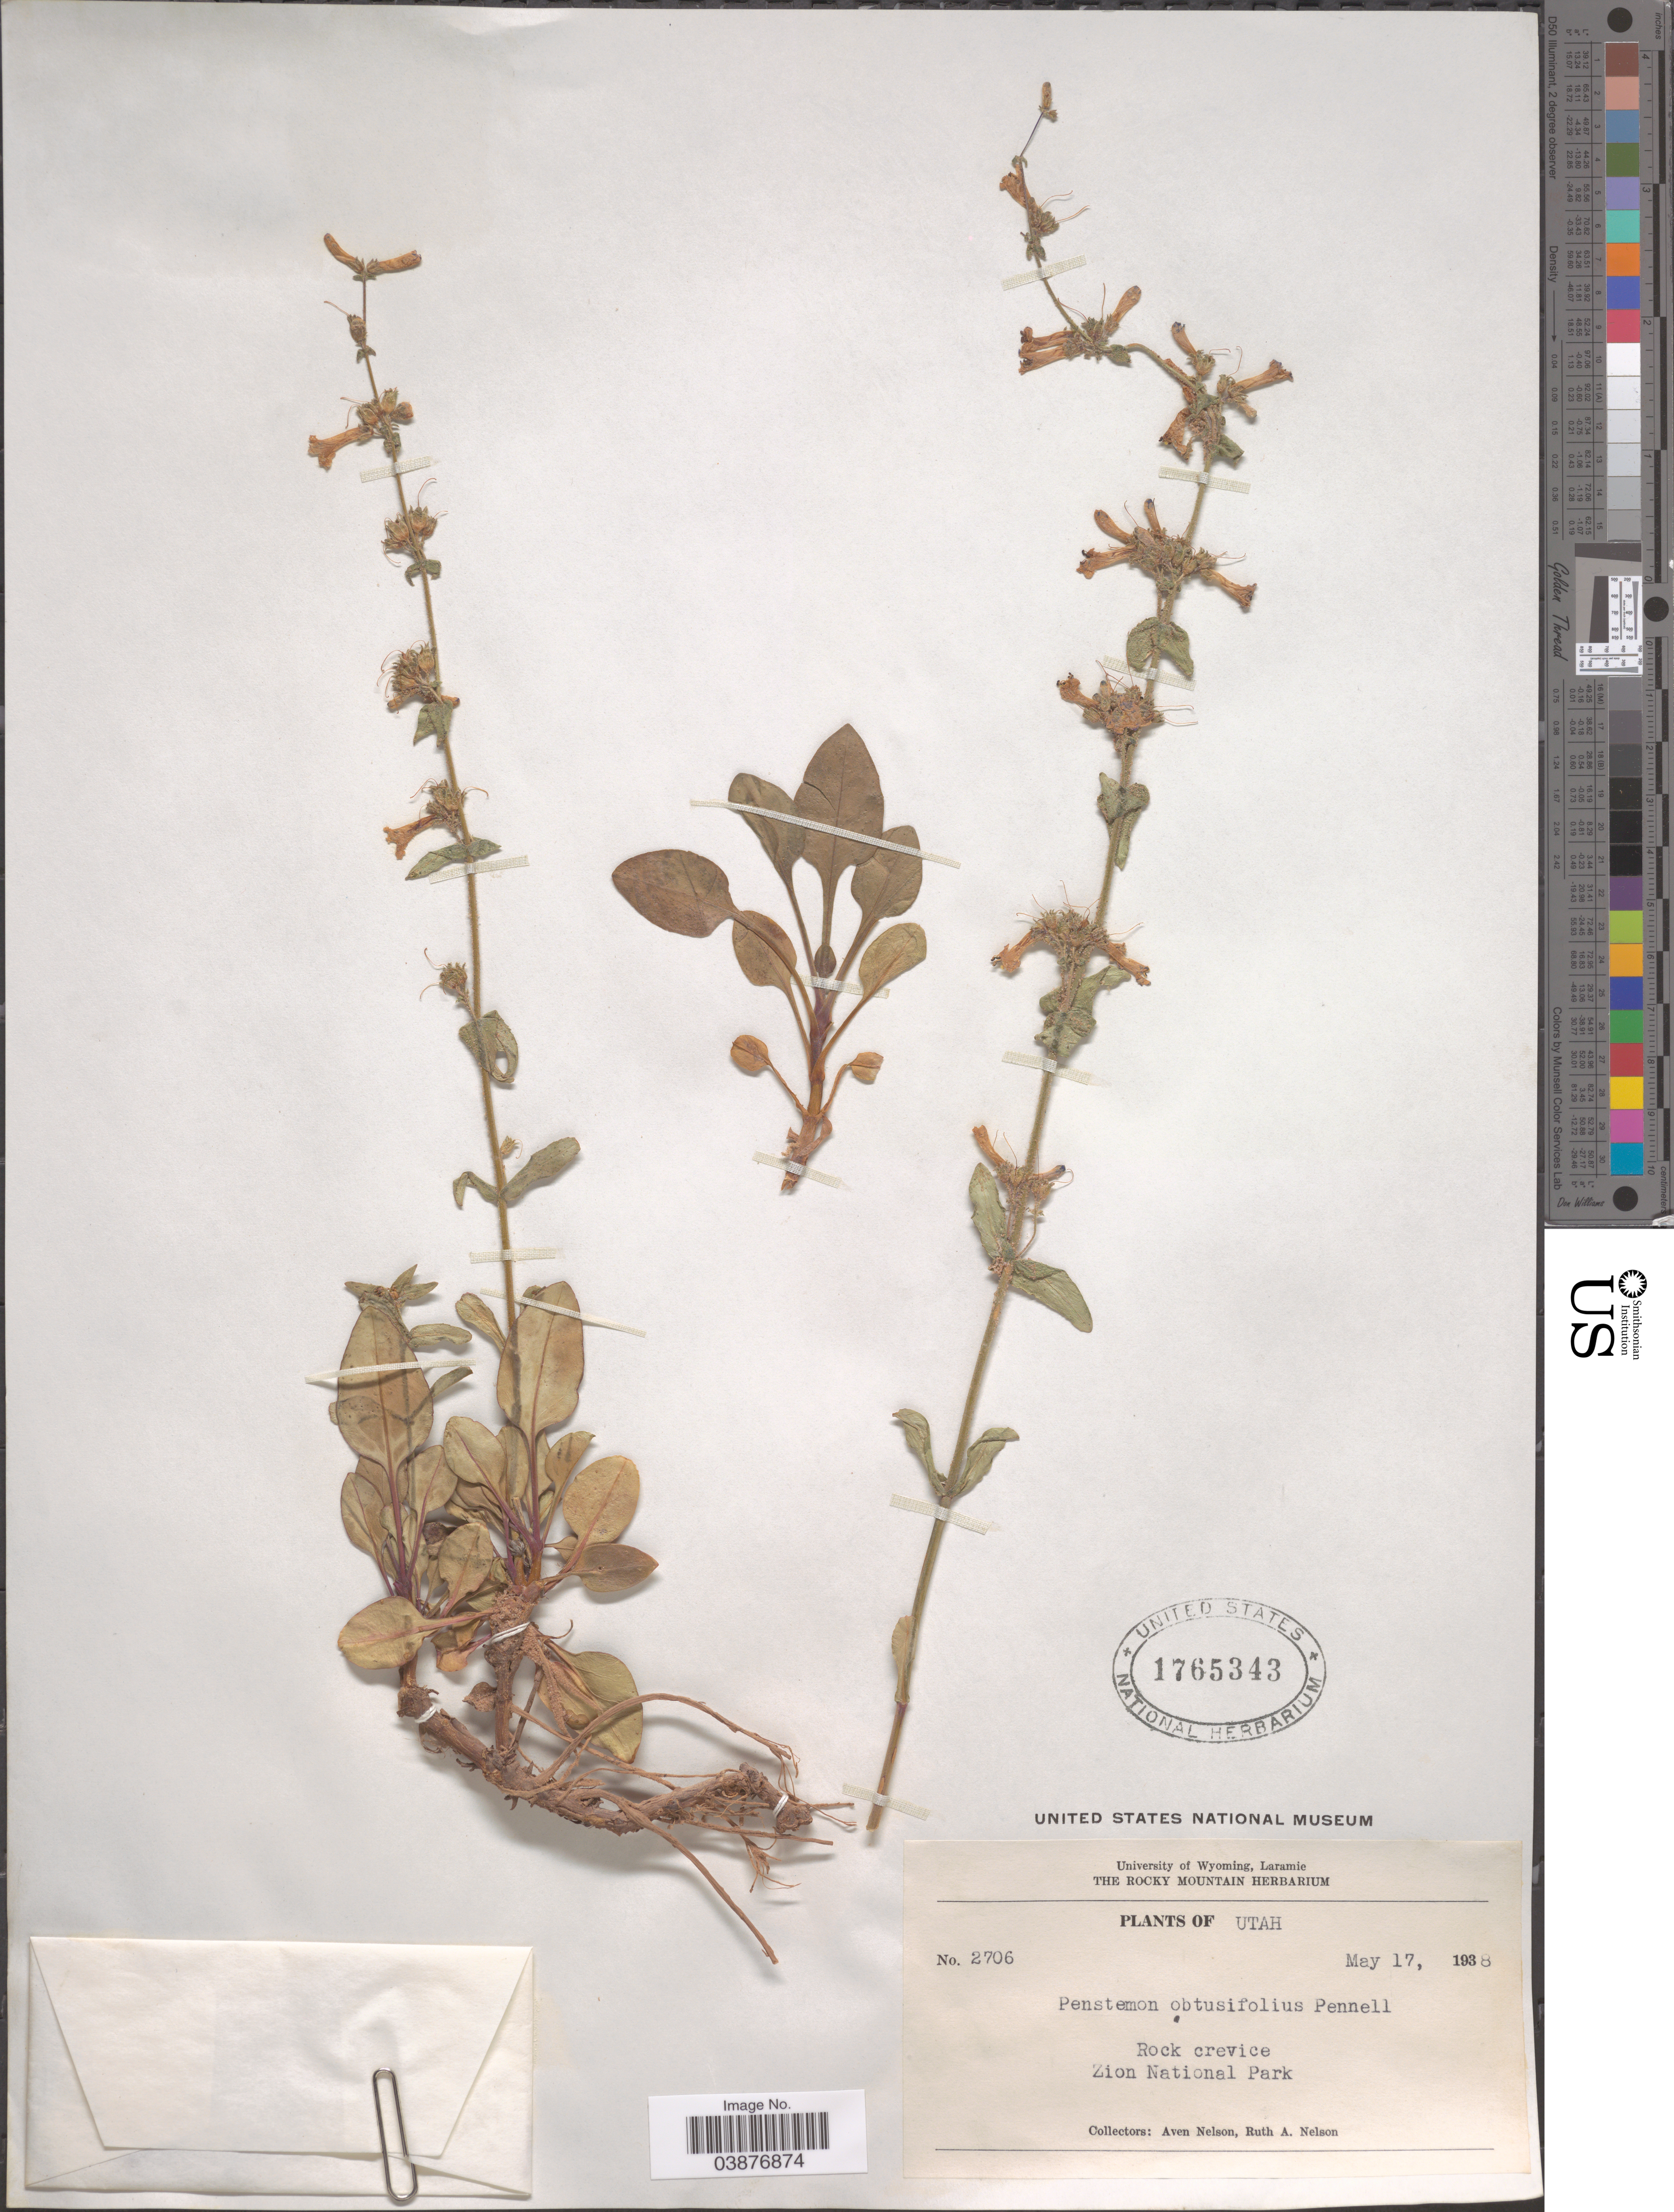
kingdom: Plantae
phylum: Tracheophyta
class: Magnoliopsida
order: Lamiales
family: Plantaginaceae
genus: Penstemon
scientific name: Penstemon obtusifolius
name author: Pennell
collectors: A. Nelson & R. A. Nelson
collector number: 2706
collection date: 1938-05-17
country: United States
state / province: Utah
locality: Rock crevices. Zion National Park.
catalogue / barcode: US 1765343